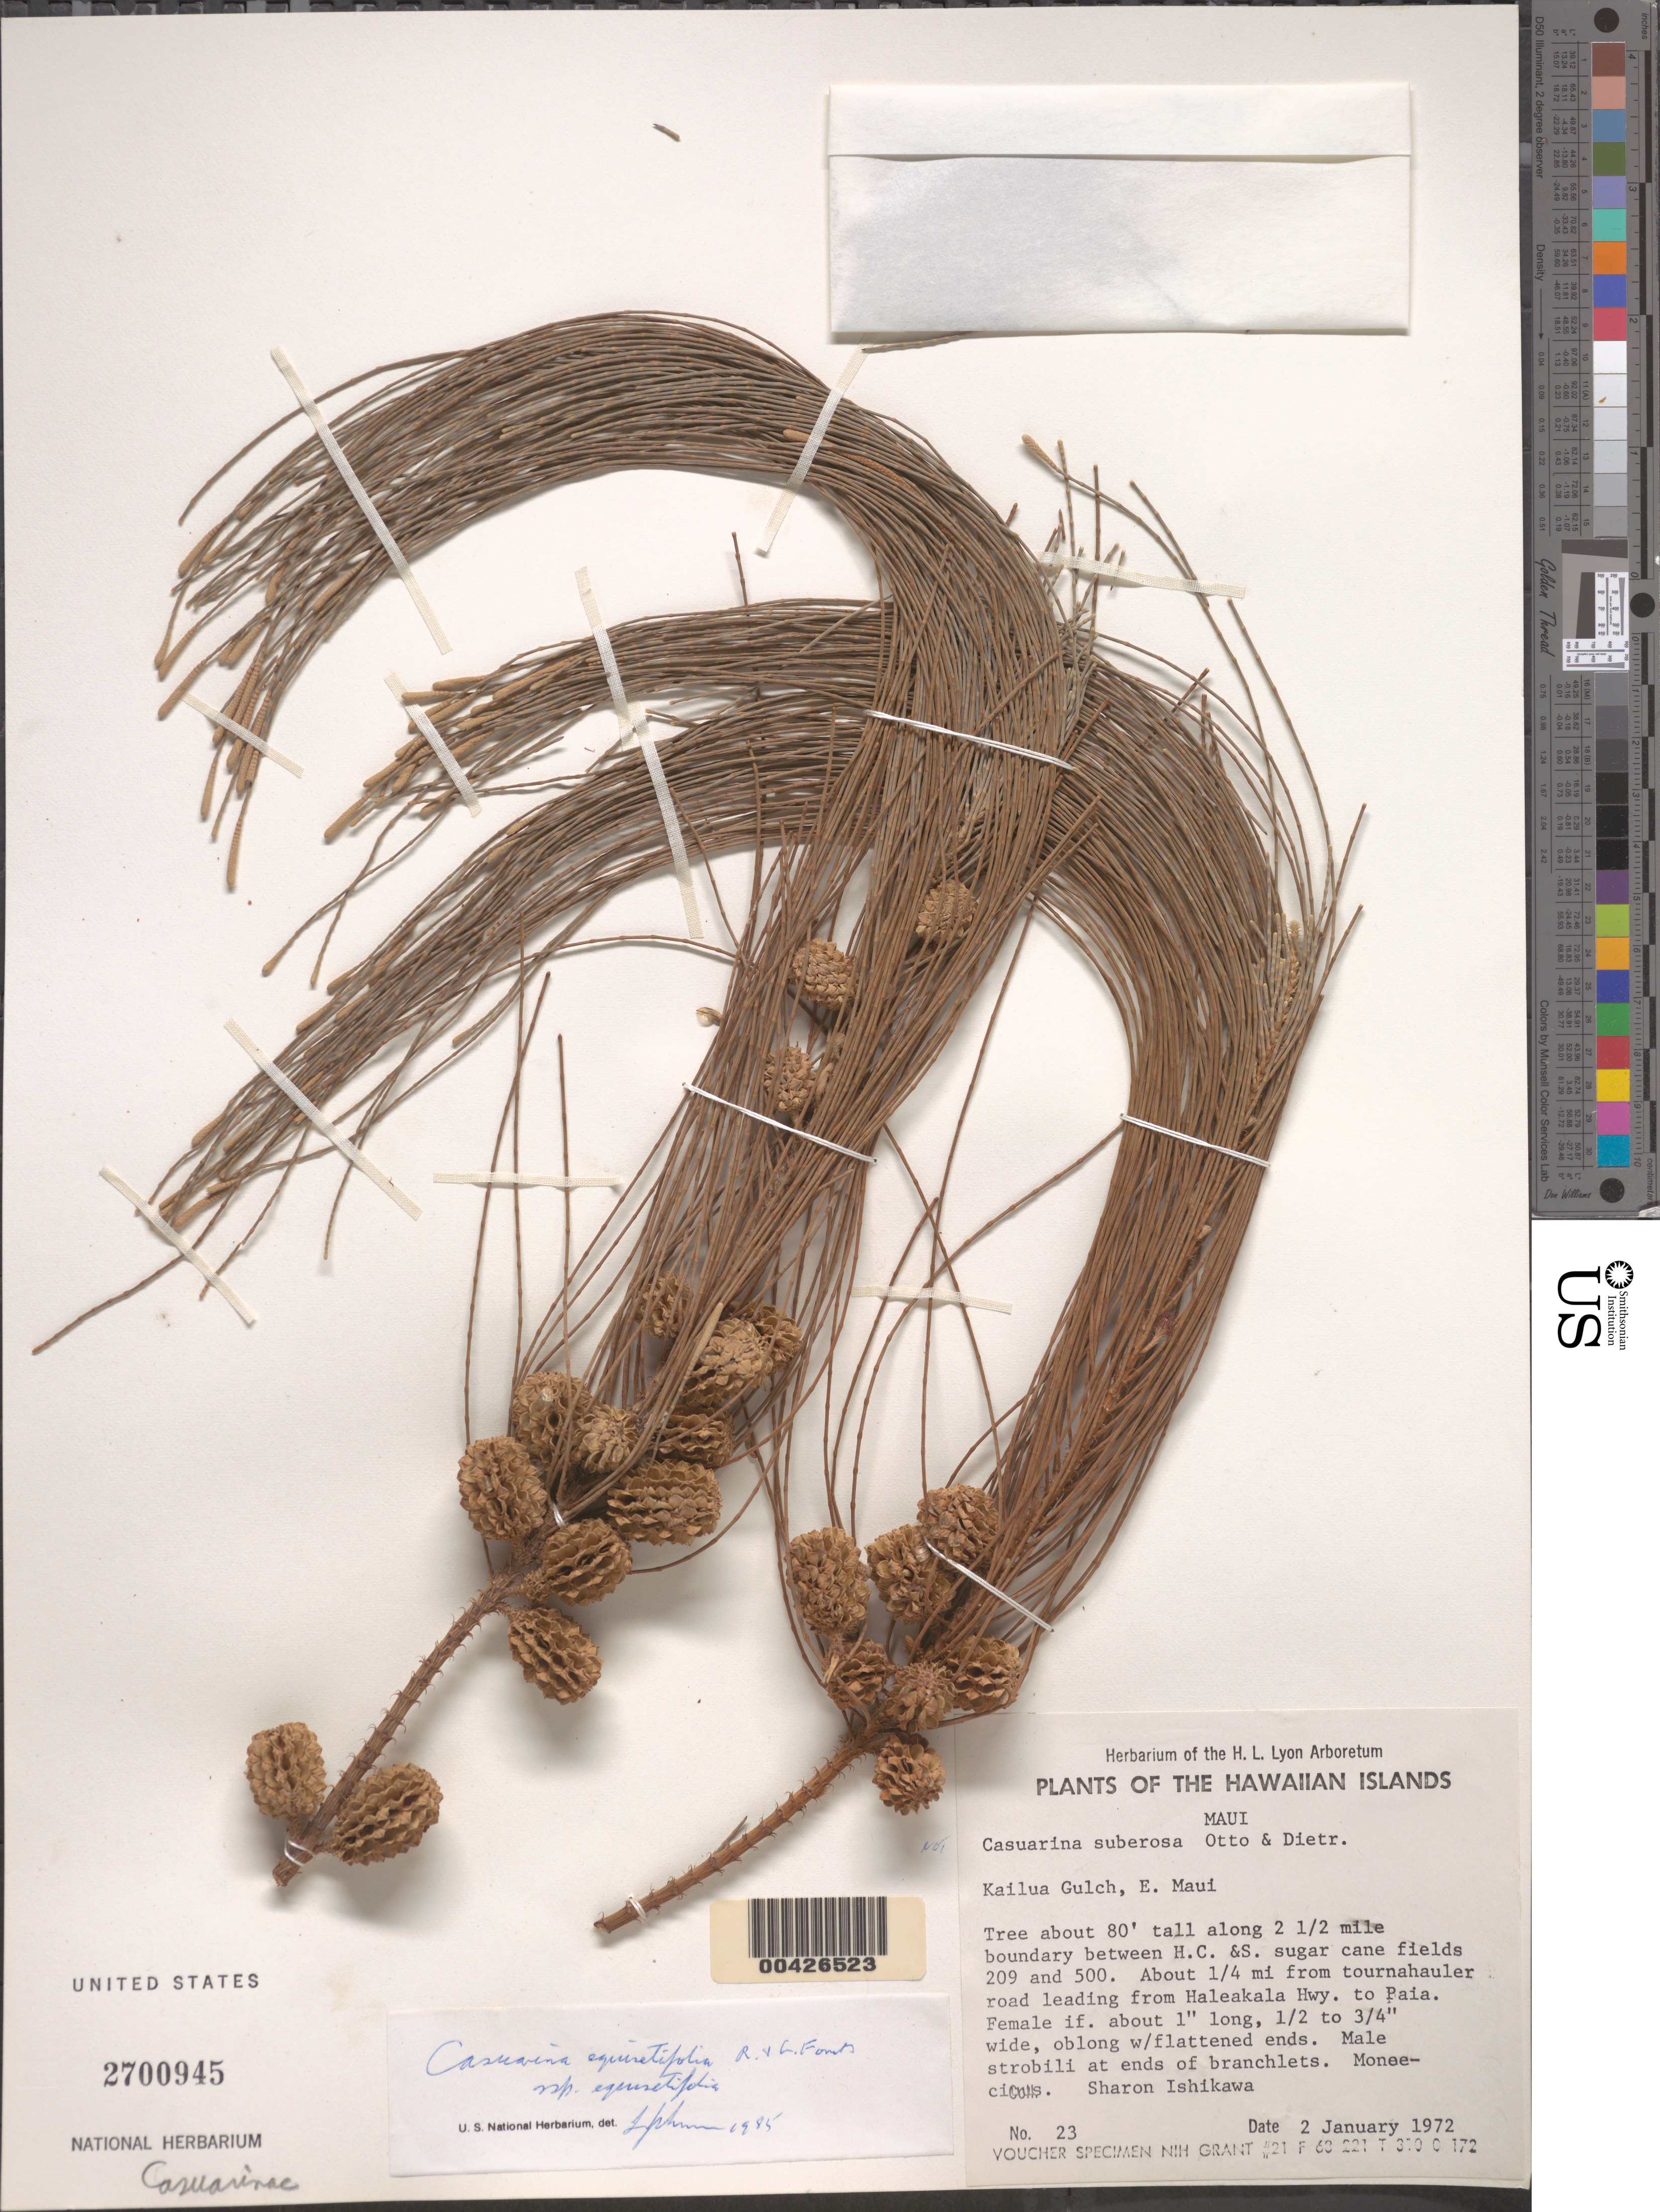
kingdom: Plantae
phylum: Tracheophyta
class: Magnoliopsida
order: Fagales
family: Casuarinaceae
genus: Casuarina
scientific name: Casuarina equisetifolia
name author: L.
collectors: S. S. Ishikawa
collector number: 23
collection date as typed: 2 Jan 1972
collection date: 1972-01-02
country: United States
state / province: Hawaii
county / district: Maui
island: Maui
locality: Kailua Gulch, East Maui. about 1/4 mile from Tournahauler road leading from Haleakala Highway to Paia.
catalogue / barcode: US 2700945